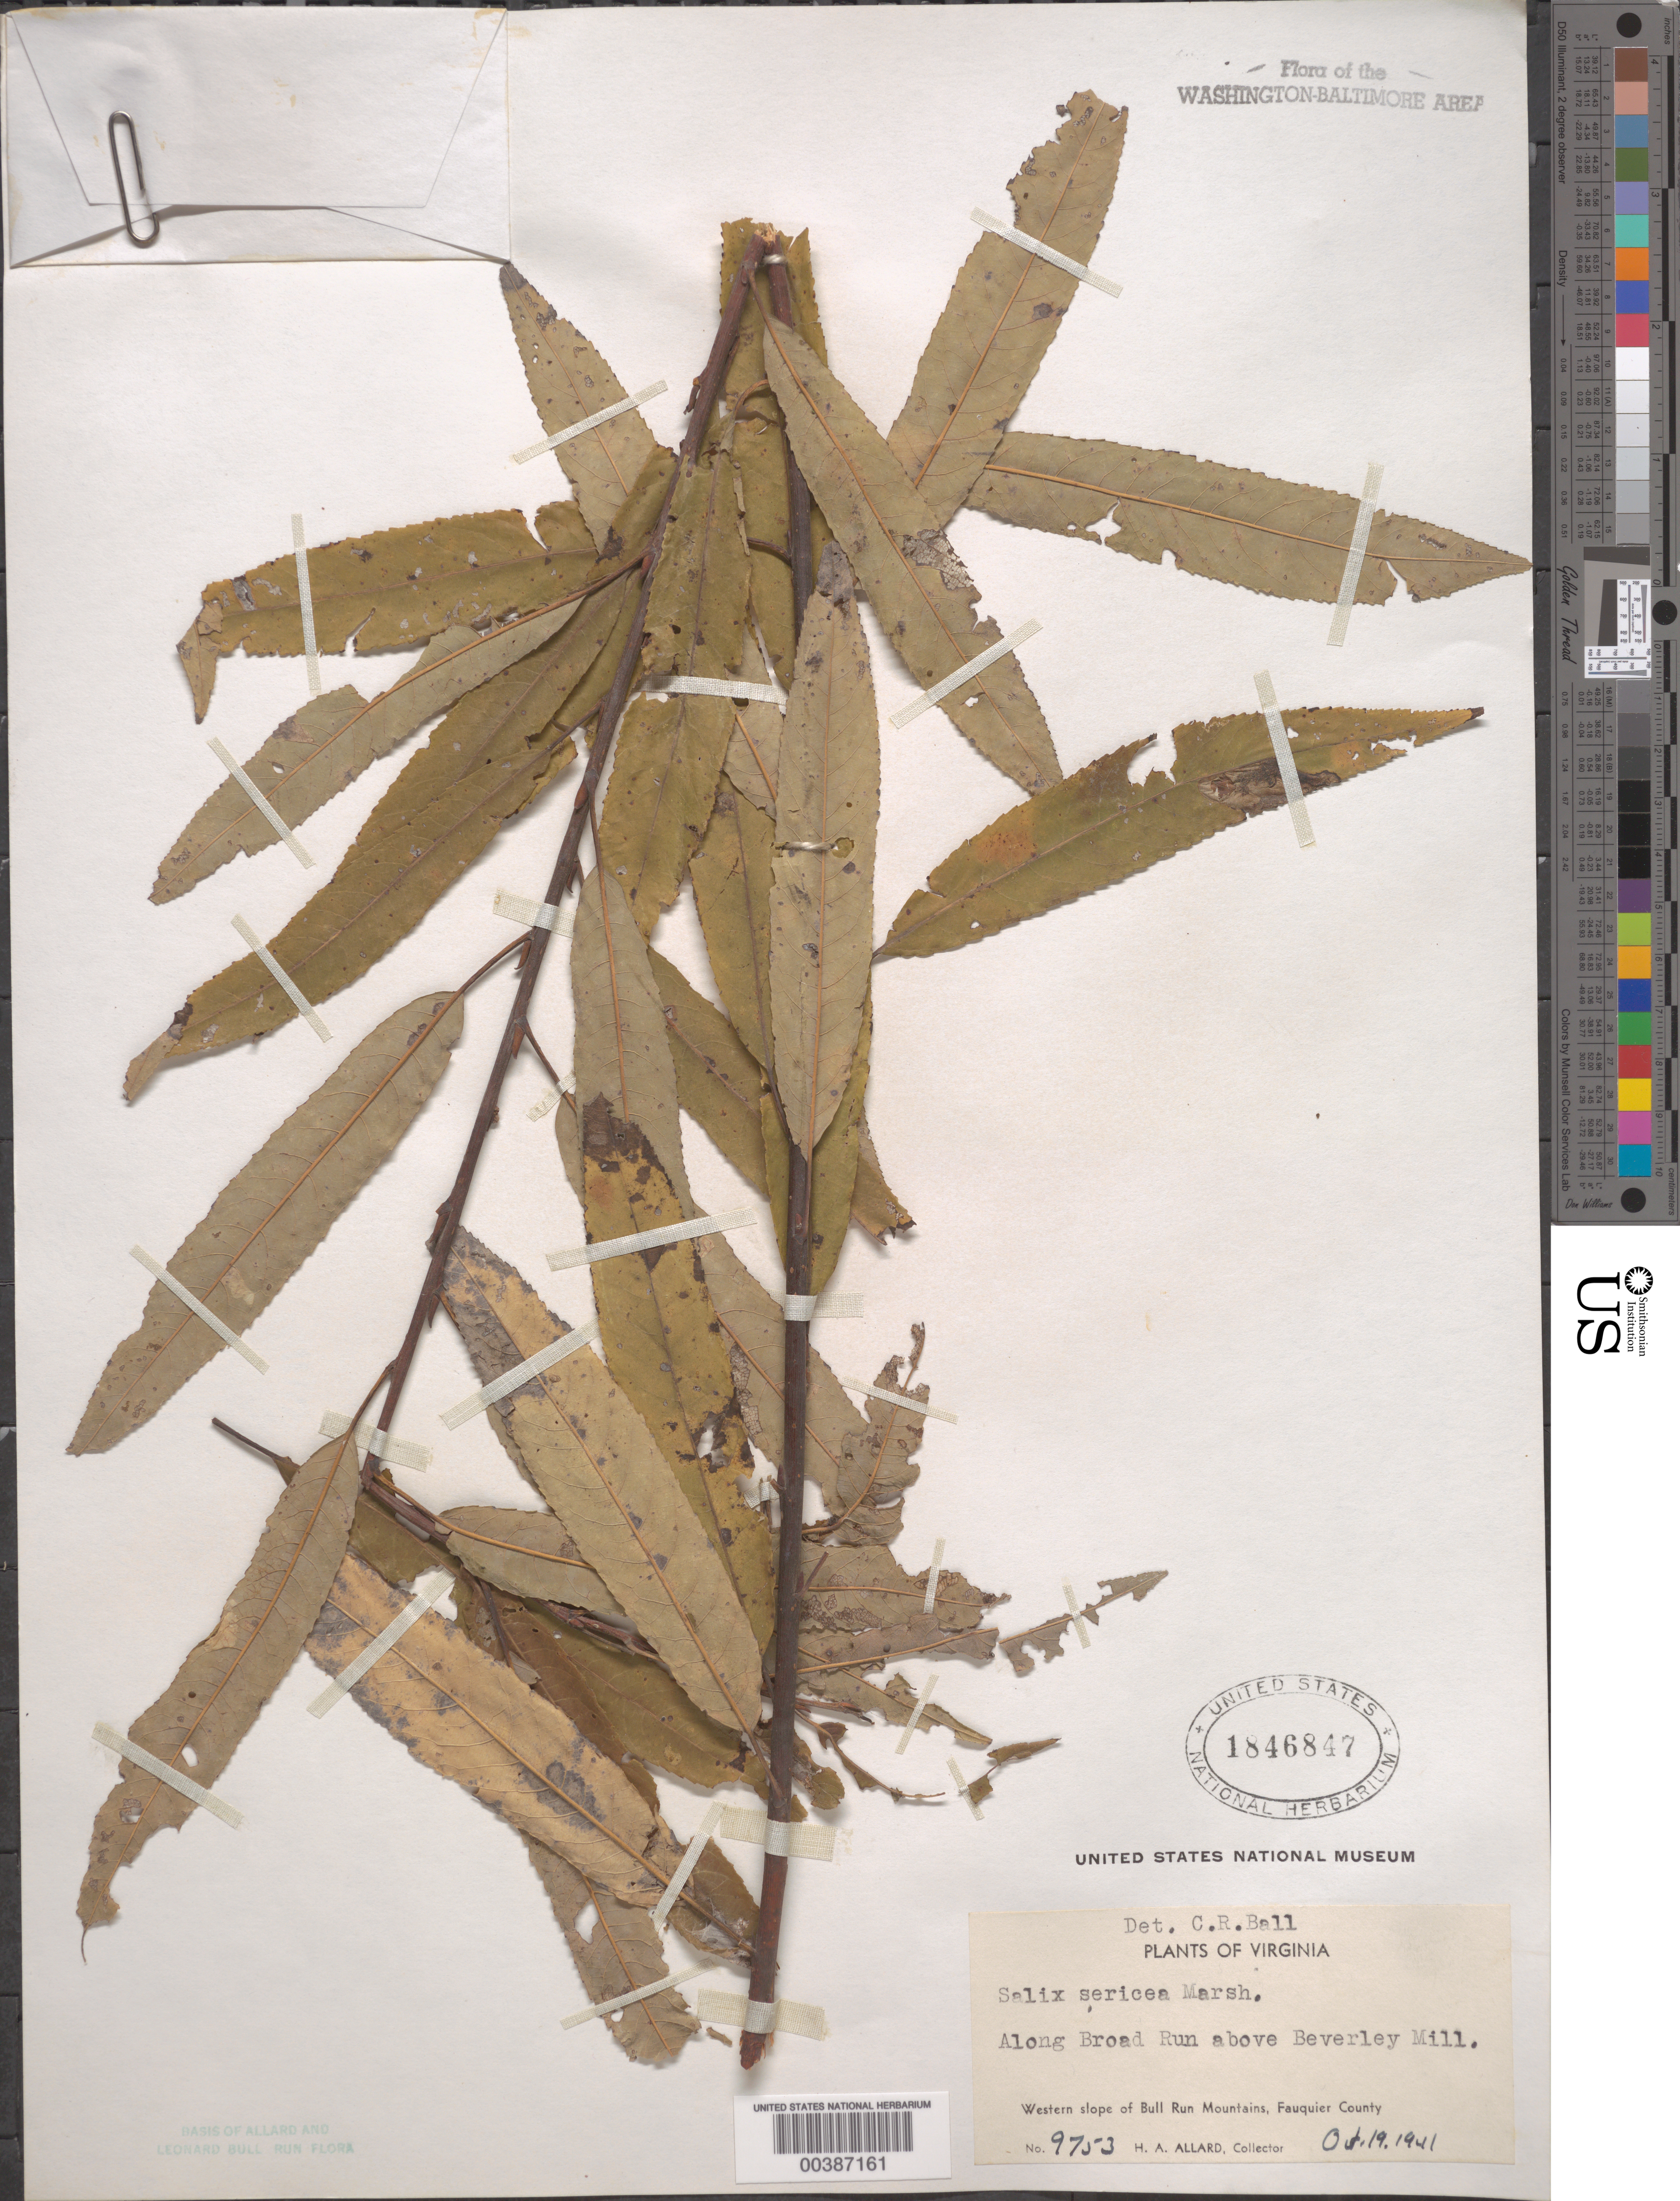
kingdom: Plantae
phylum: Tracheophyta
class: Magnoliopsida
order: Malpighiales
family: Salicaceae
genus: Salix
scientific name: Salix sericea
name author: Marshall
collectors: H. A. Allard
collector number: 9753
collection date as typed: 19 Oct 1941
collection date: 1941-10-19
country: United States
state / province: Virginia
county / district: Fauquier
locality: Broad Run, above Beverley Mill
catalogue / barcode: US 1846847